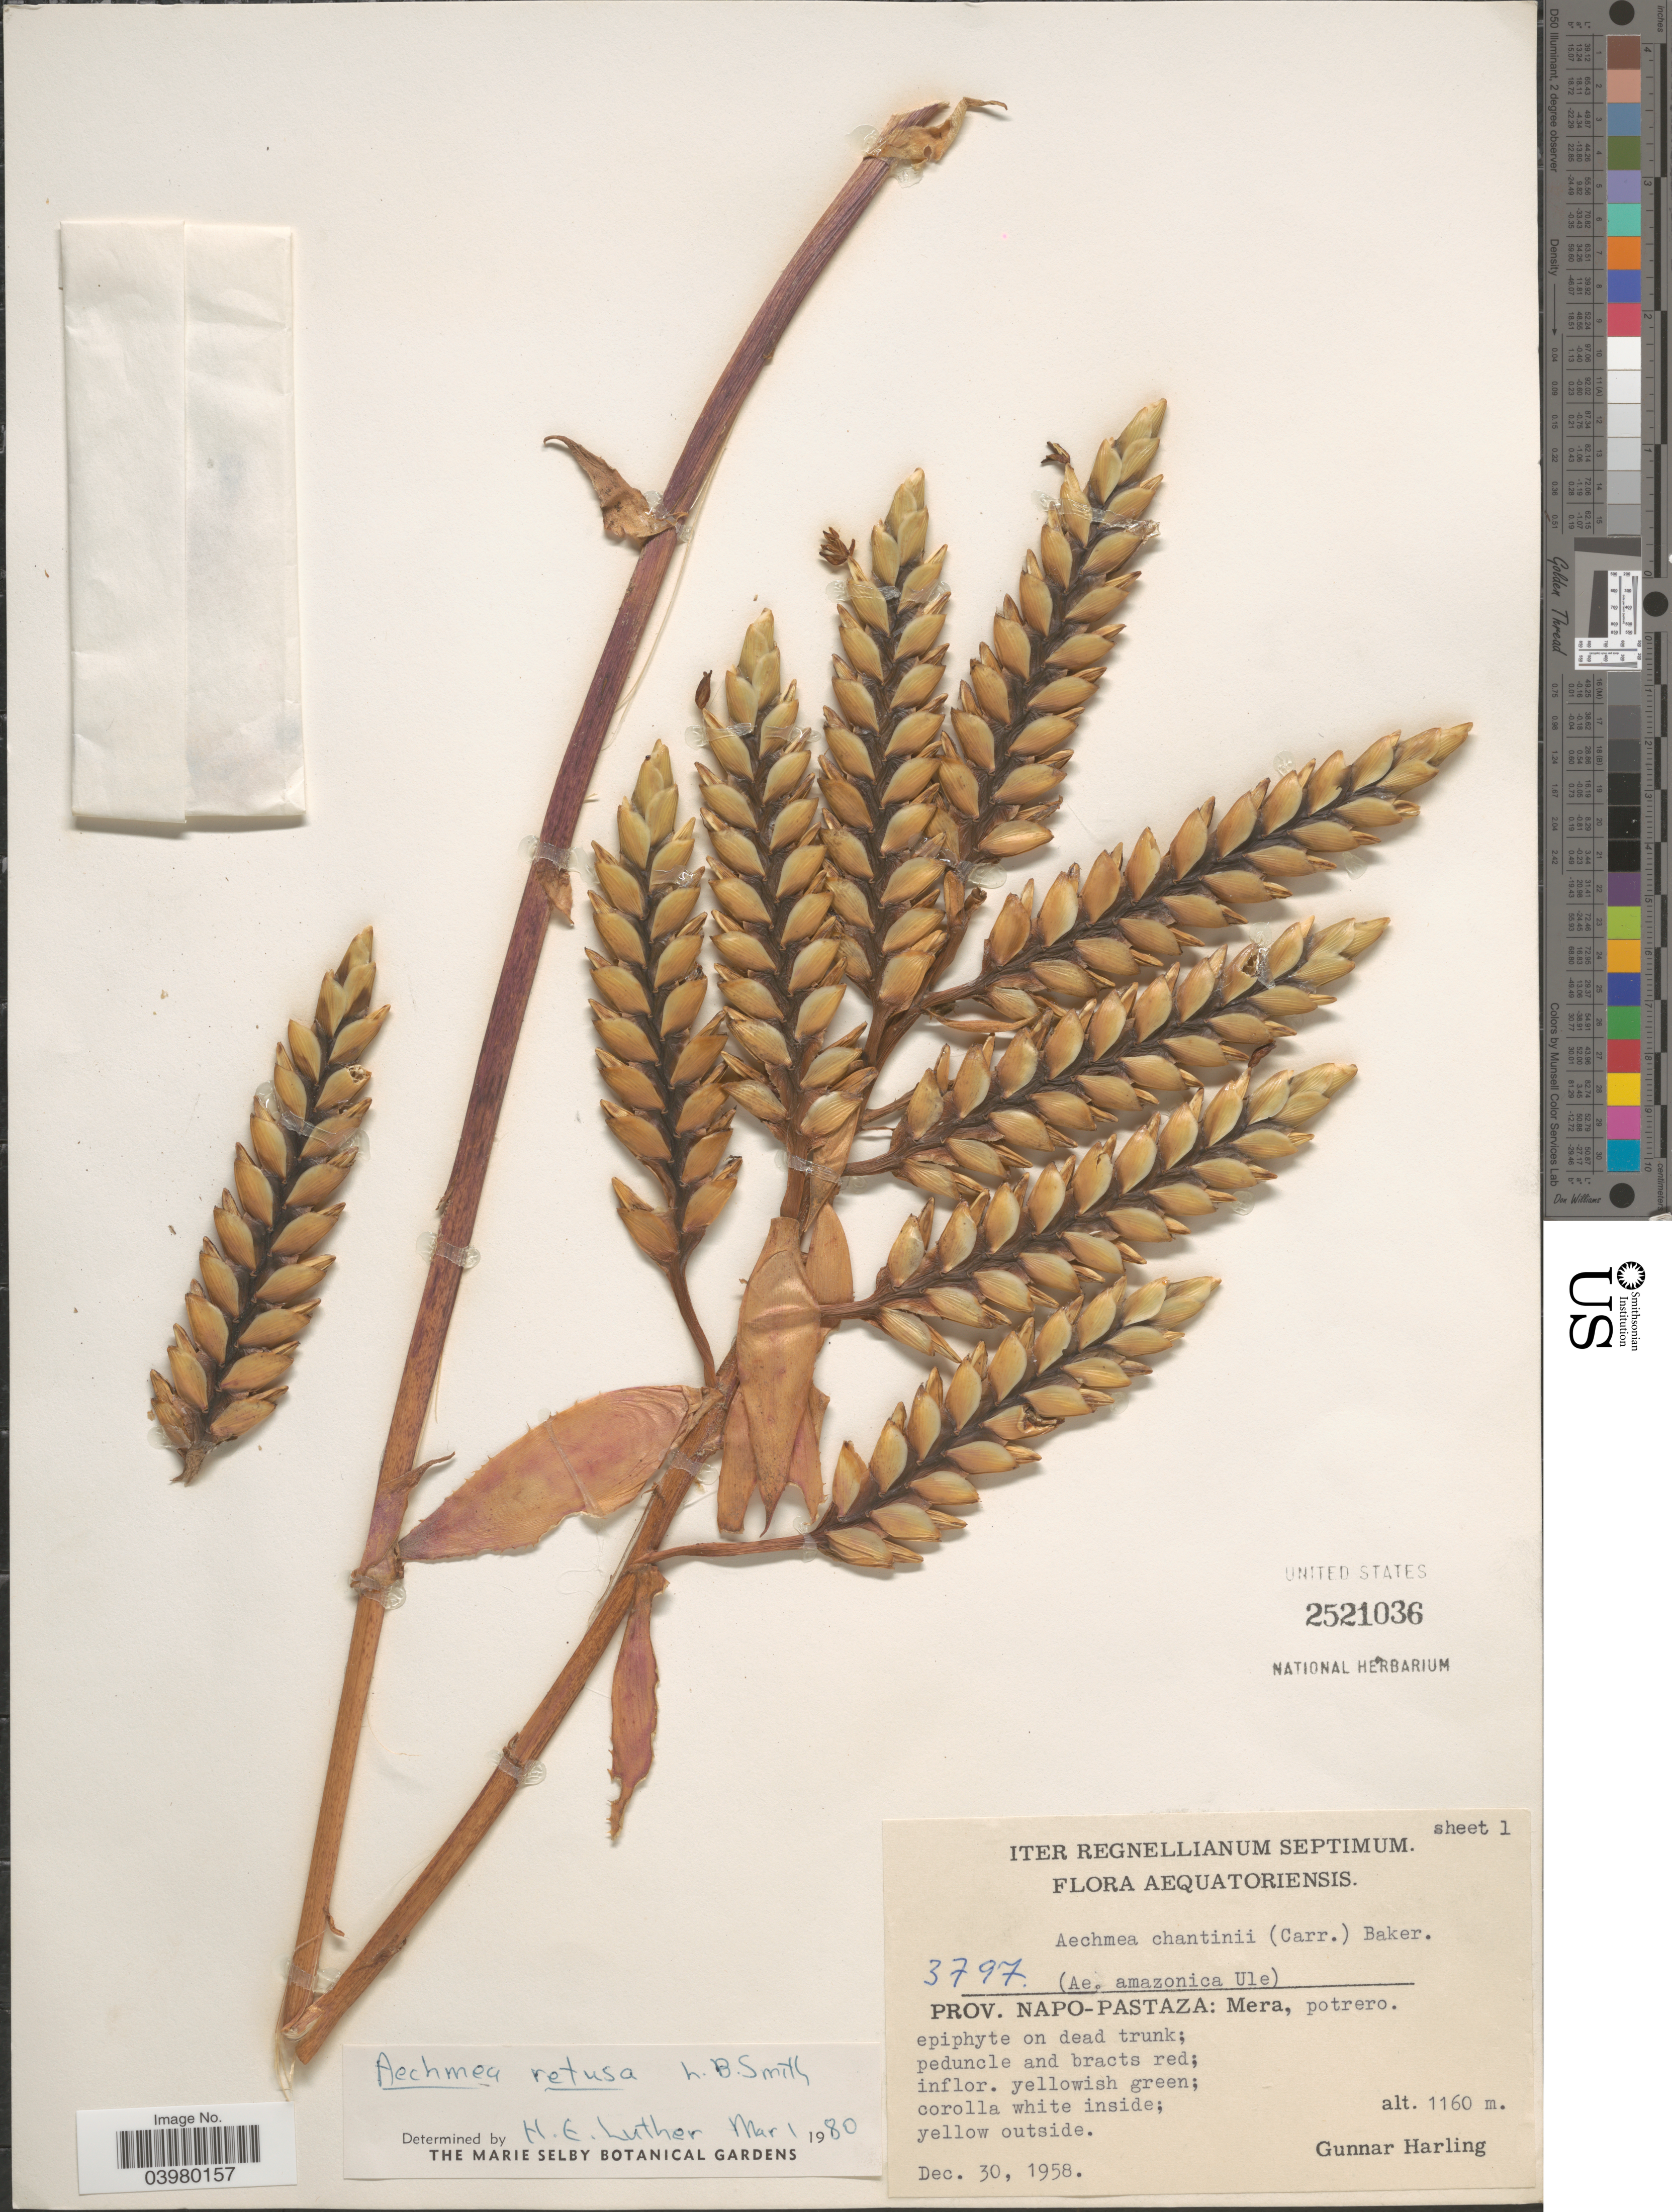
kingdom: Plantae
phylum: Tracheophyta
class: Liliopsida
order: Poales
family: Bromeliaceae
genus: Aechmea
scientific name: Aechmea retusa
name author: L.B. Sm.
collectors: G. Harling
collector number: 3797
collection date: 1958-12-30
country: Ecuador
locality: Prov. Napo-Pastaza: Mera, potrero.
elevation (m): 1160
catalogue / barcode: US 2521036